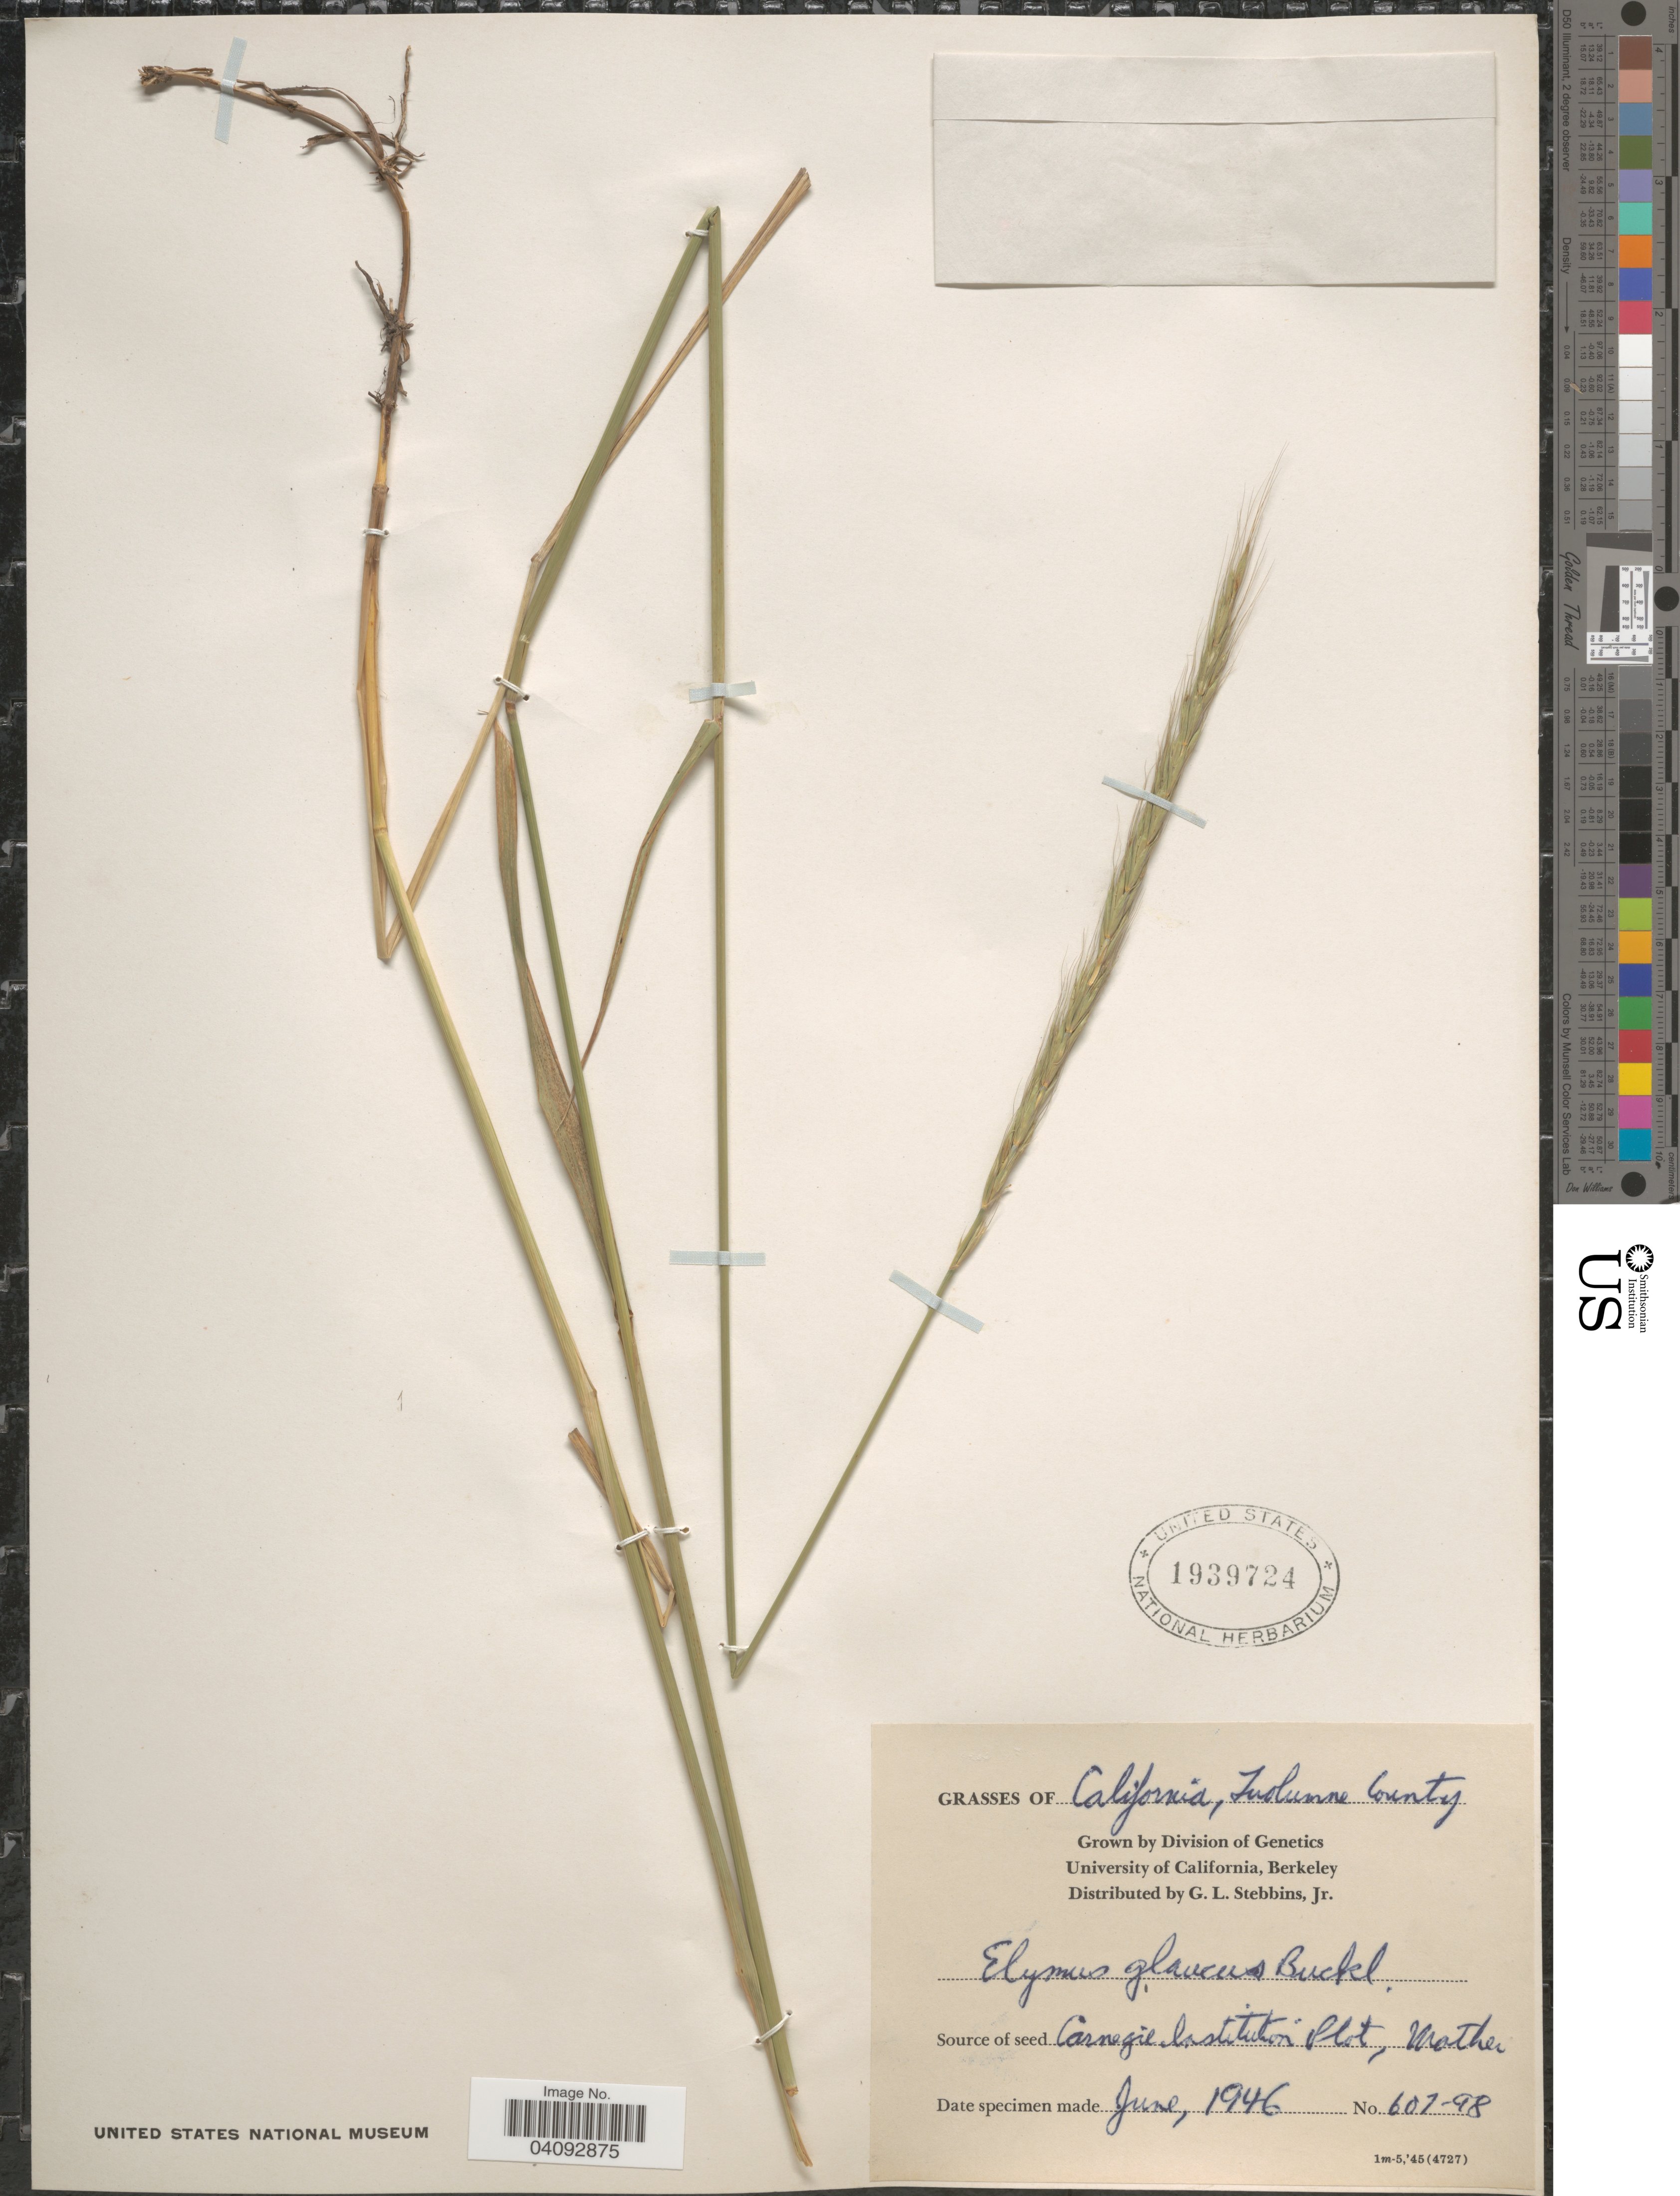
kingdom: Plantae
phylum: Tracheophyta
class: Liliopsida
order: Poales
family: Poaceae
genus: Elymus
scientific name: Elymus glaucus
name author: Buckley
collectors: G. L. Stebbins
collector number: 607-98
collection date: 1946-06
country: United States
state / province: California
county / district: Alameda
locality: University of California, Berkeley.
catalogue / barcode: US 1939724